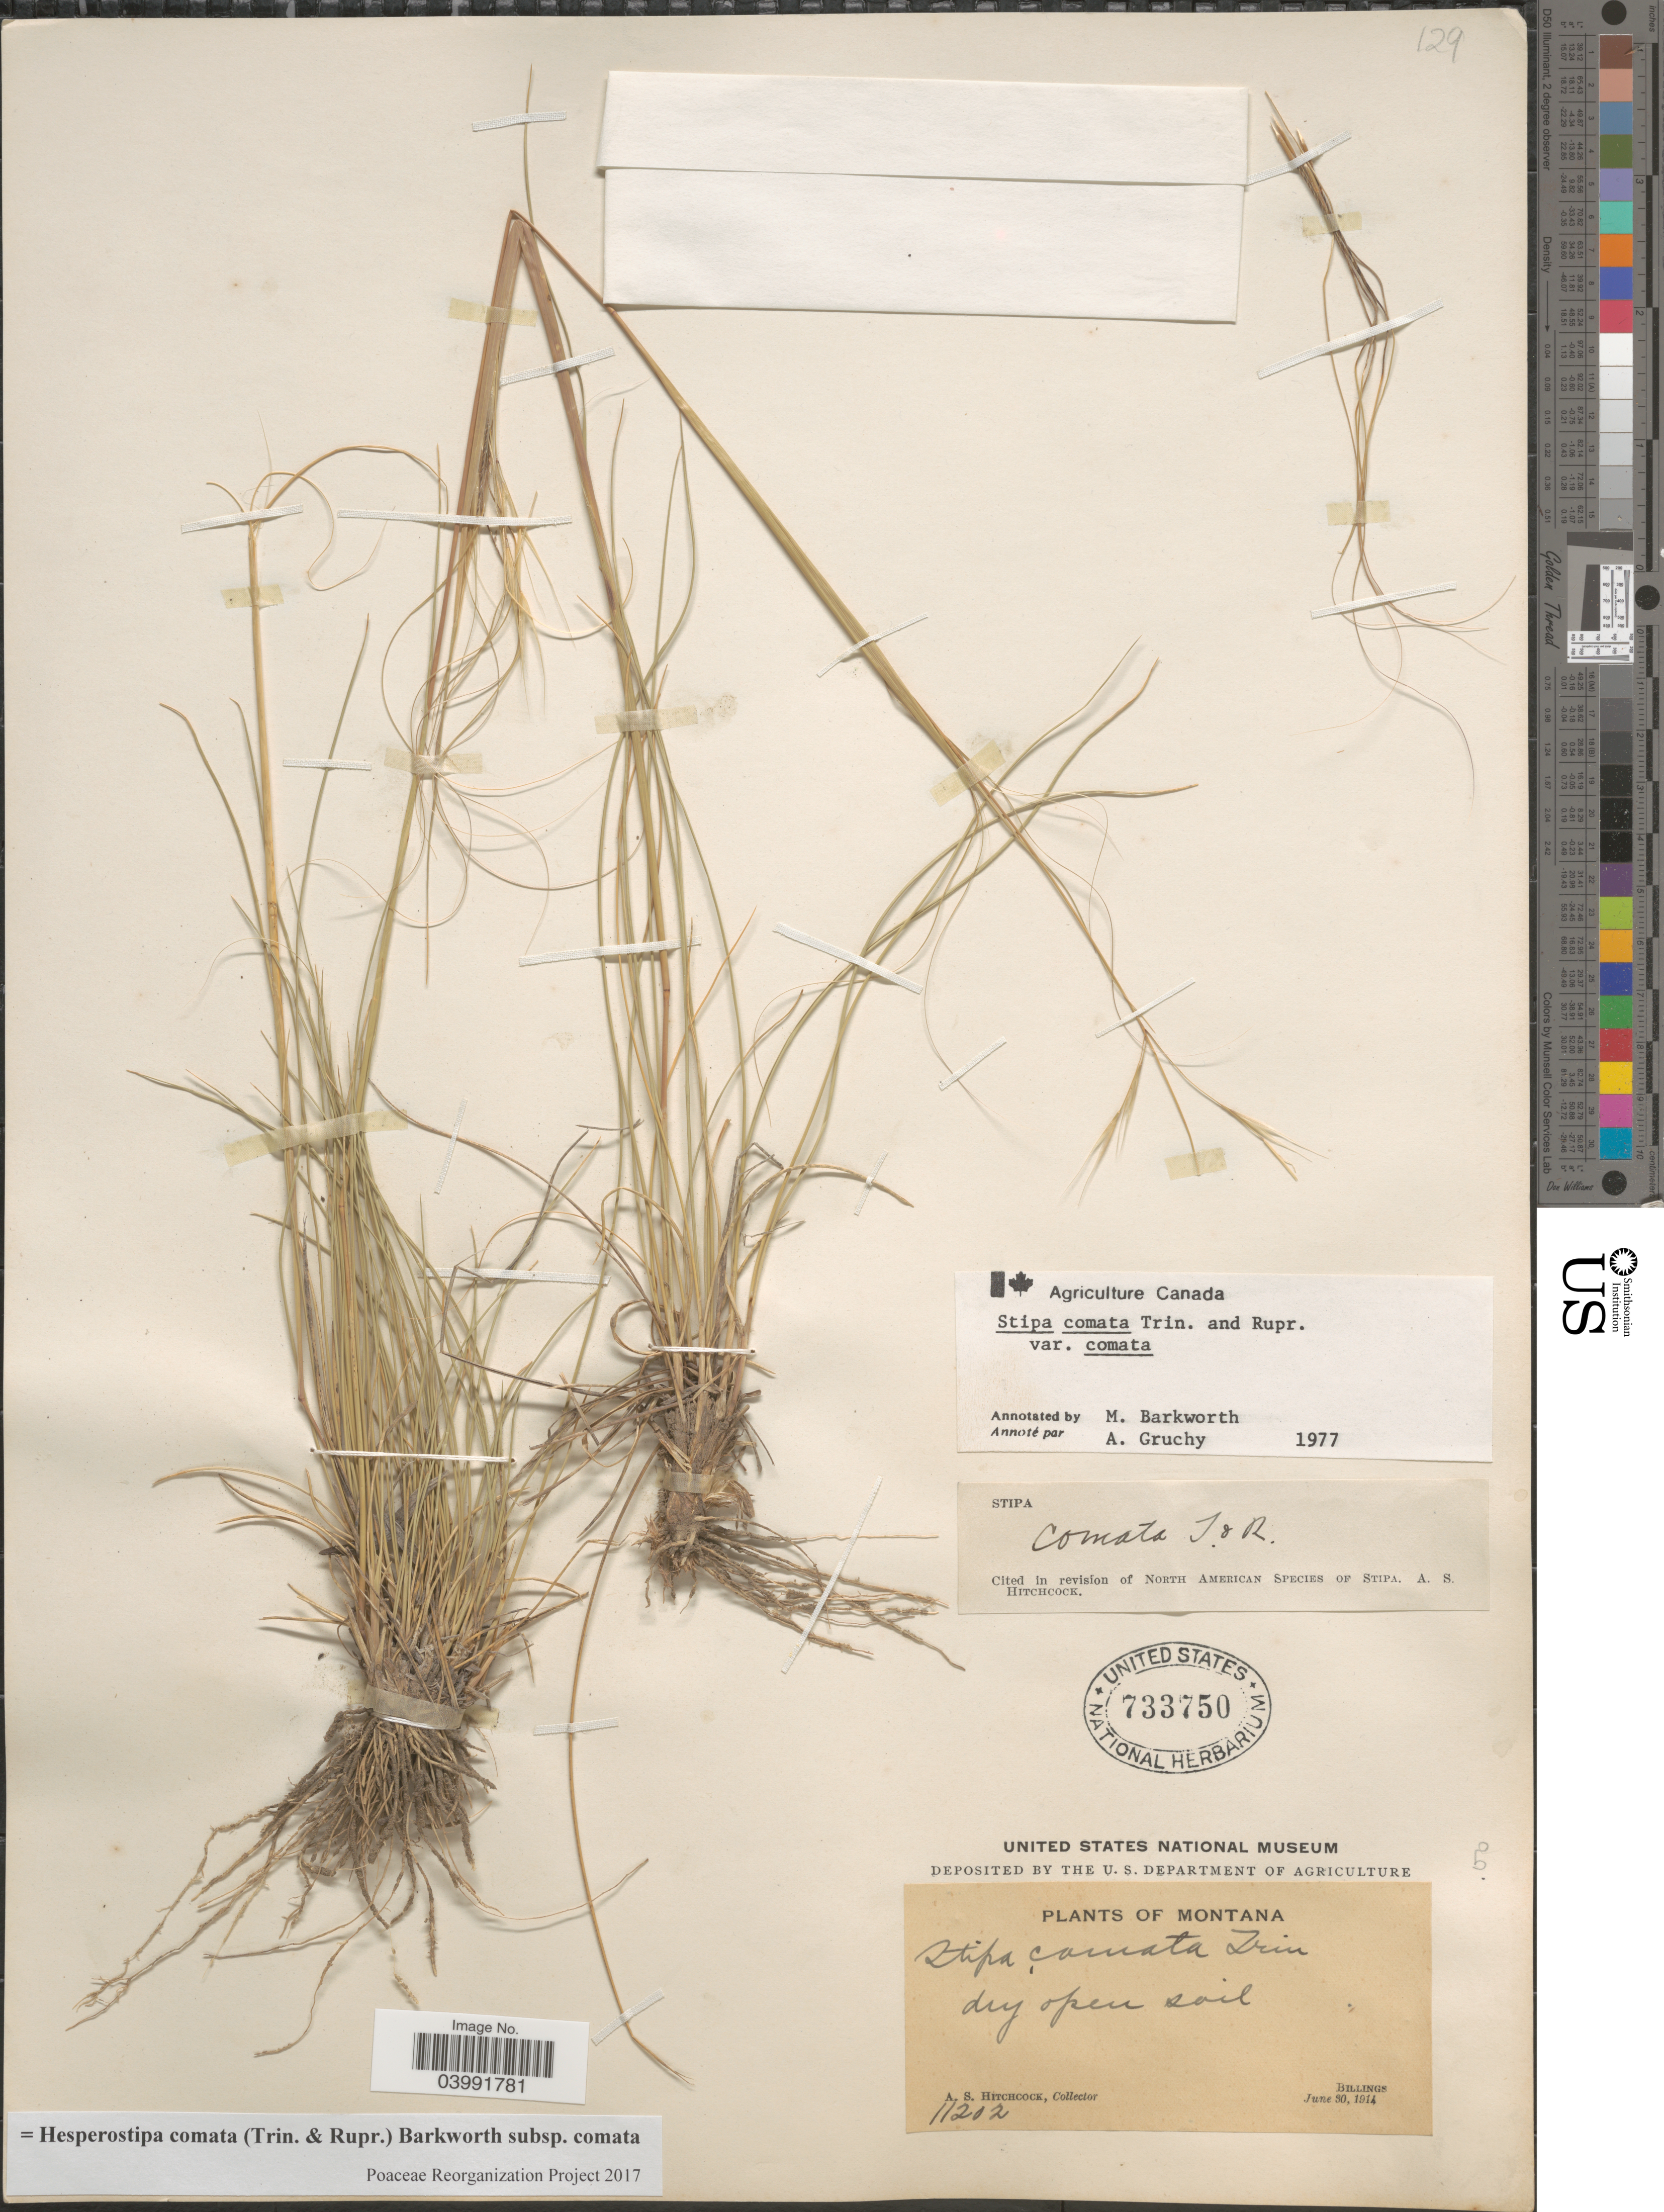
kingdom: Plantae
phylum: Tracheophyta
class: Liliopsida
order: Poales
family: Poaceae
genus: Hesperostipa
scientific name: Hesperostipa comata subsp. comata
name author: (Trin. & Rupr.) Barkworth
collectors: A. S. Hitchcock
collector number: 11202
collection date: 1914-06-30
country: United States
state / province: Montana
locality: Dry open soil. Billings.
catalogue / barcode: US 733750